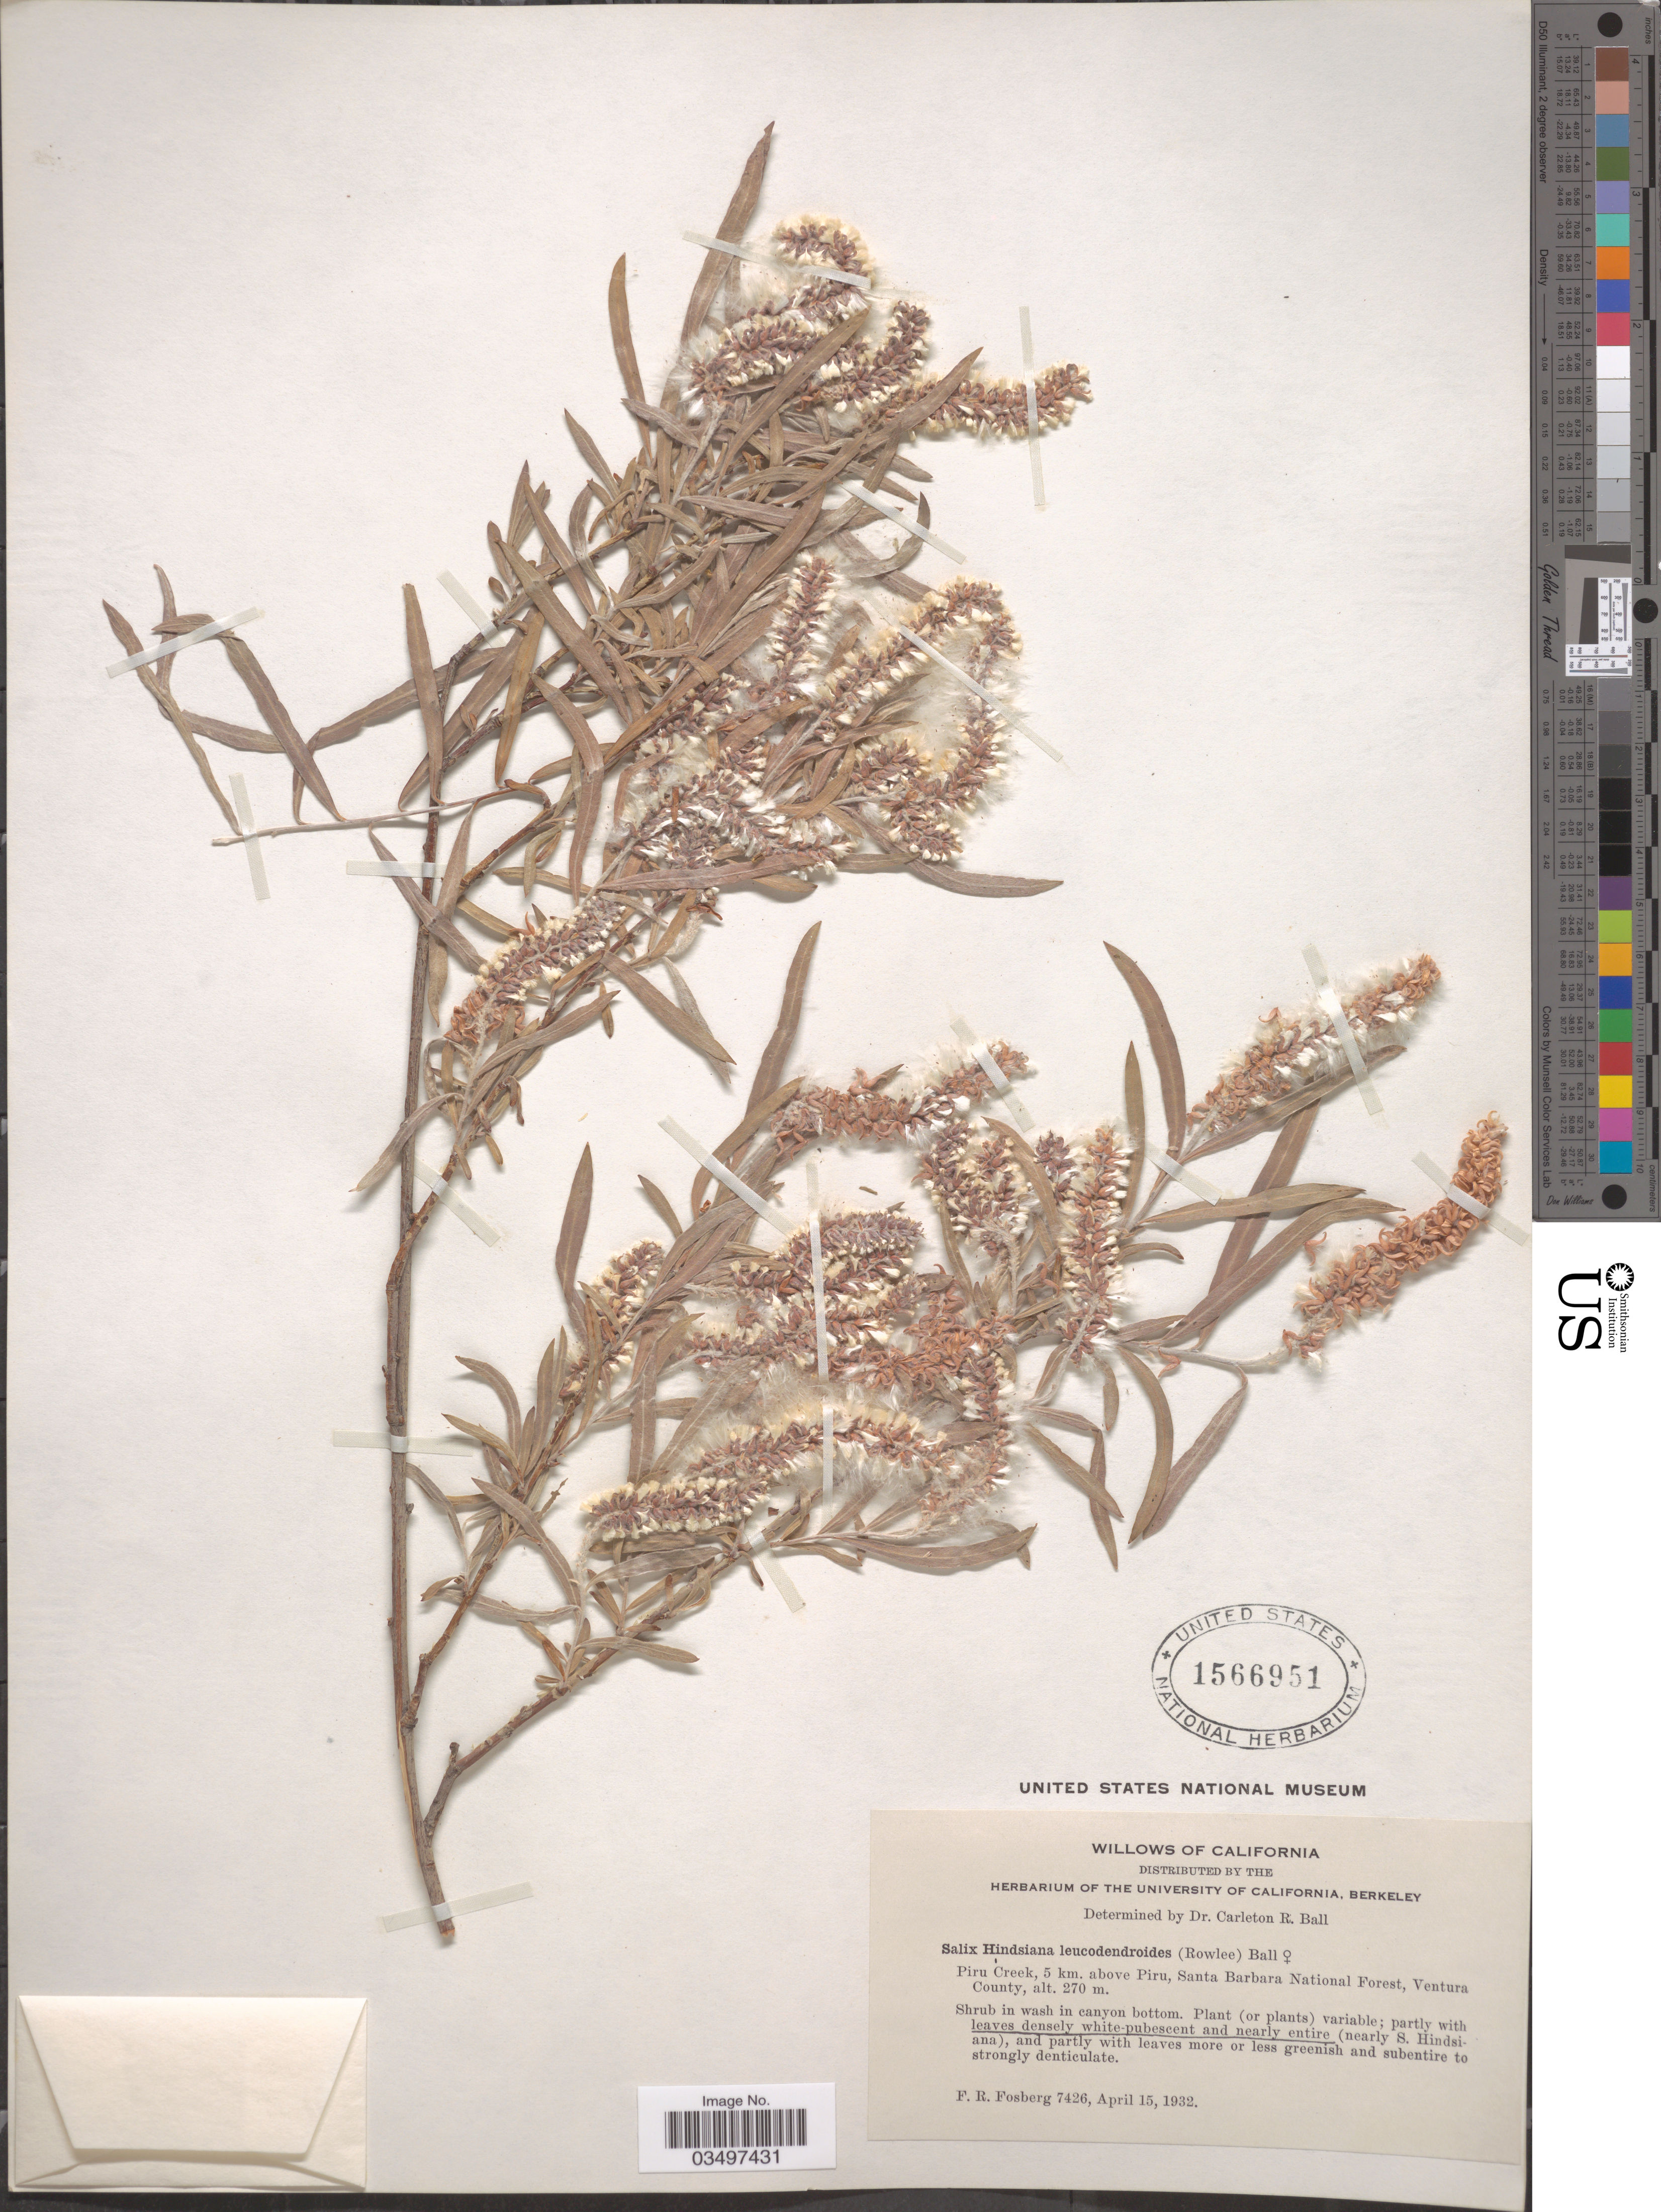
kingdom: Plantae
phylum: Tracheophyta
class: Magnoliopsida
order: Malpighiales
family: Salicaceae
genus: Salix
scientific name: Salix hindsiana var. leucodendroides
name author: (Rowlee) C.R. Ball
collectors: F. R. Fosberg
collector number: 7426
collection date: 1932-04-15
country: United States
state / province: California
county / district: Ventura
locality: Piru Creek, 5 km. above Piru, Santa Barbara National Forest, Ventura County.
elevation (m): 270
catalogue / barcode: US 1566951